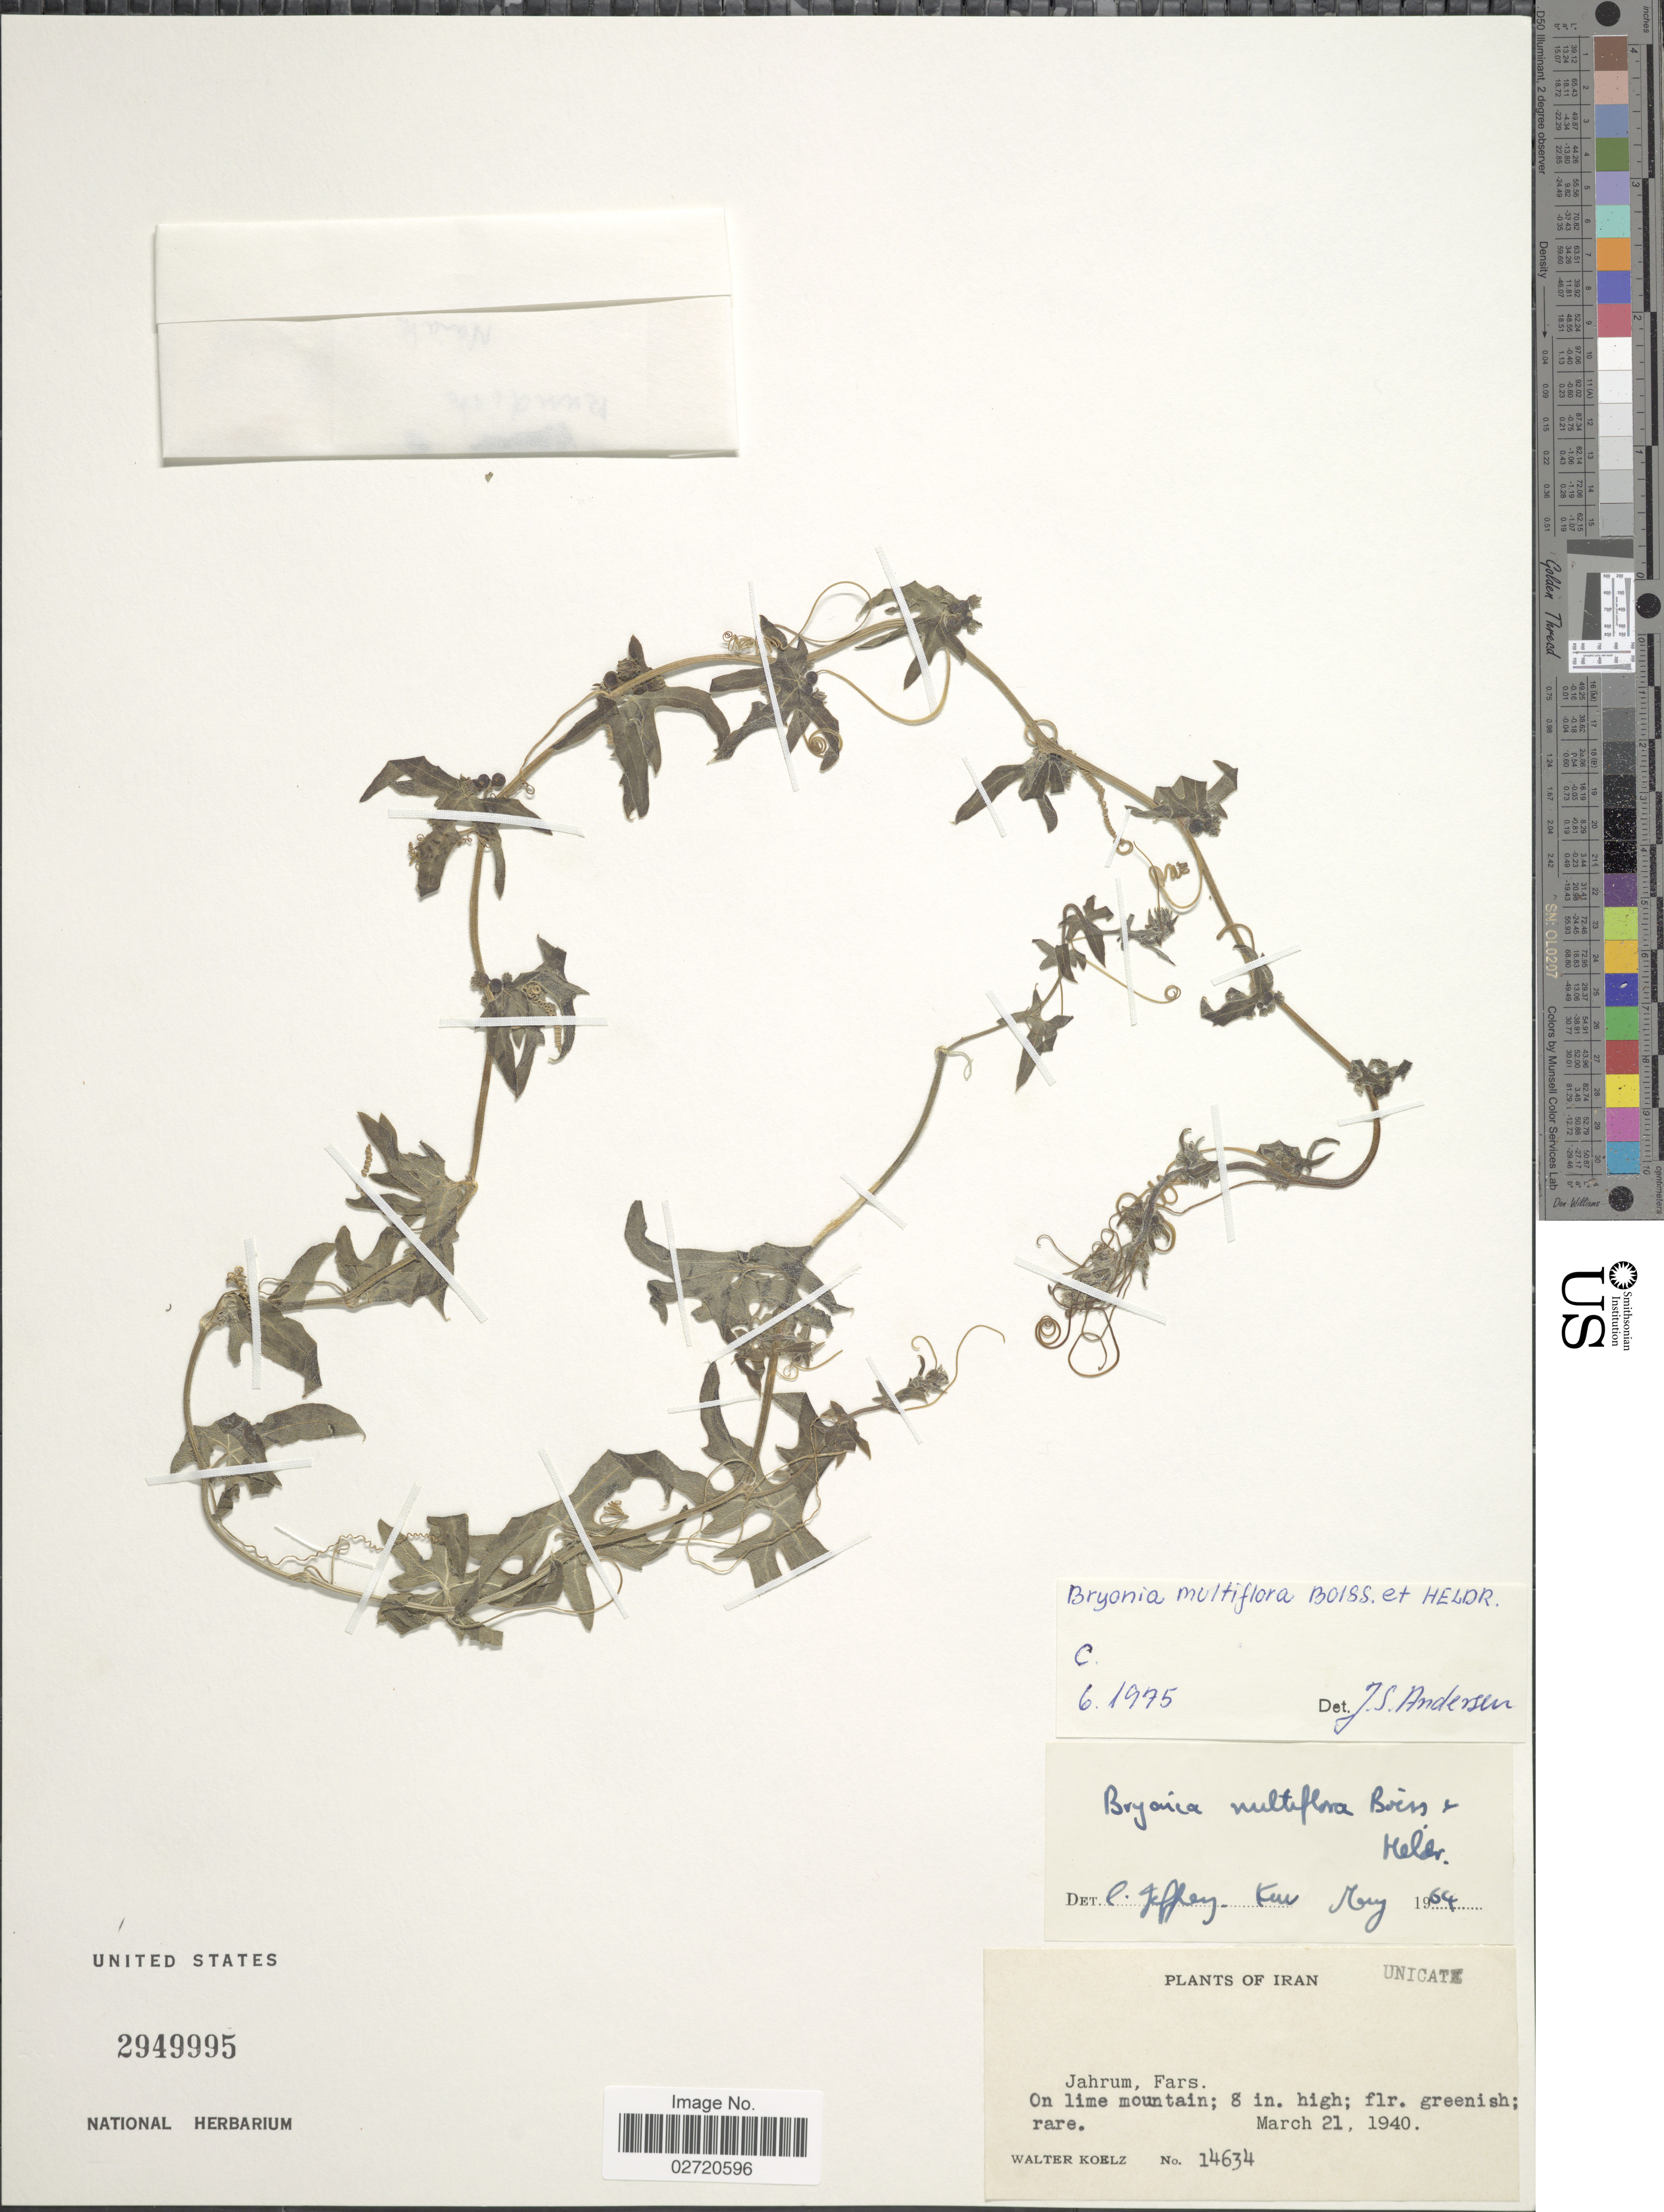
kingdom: Plantae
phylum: Tracheophyta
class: Magnoliopsida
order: Cucurbitales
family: Cucurbitaceae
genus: Bryonia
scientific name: Bryonia multiflora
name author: Boiss. & Heldr.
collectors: W. N. Koelz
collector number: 14634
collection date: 1940-03-21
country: Iran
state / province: Fars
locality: Jahrum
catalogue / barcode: US 2949995